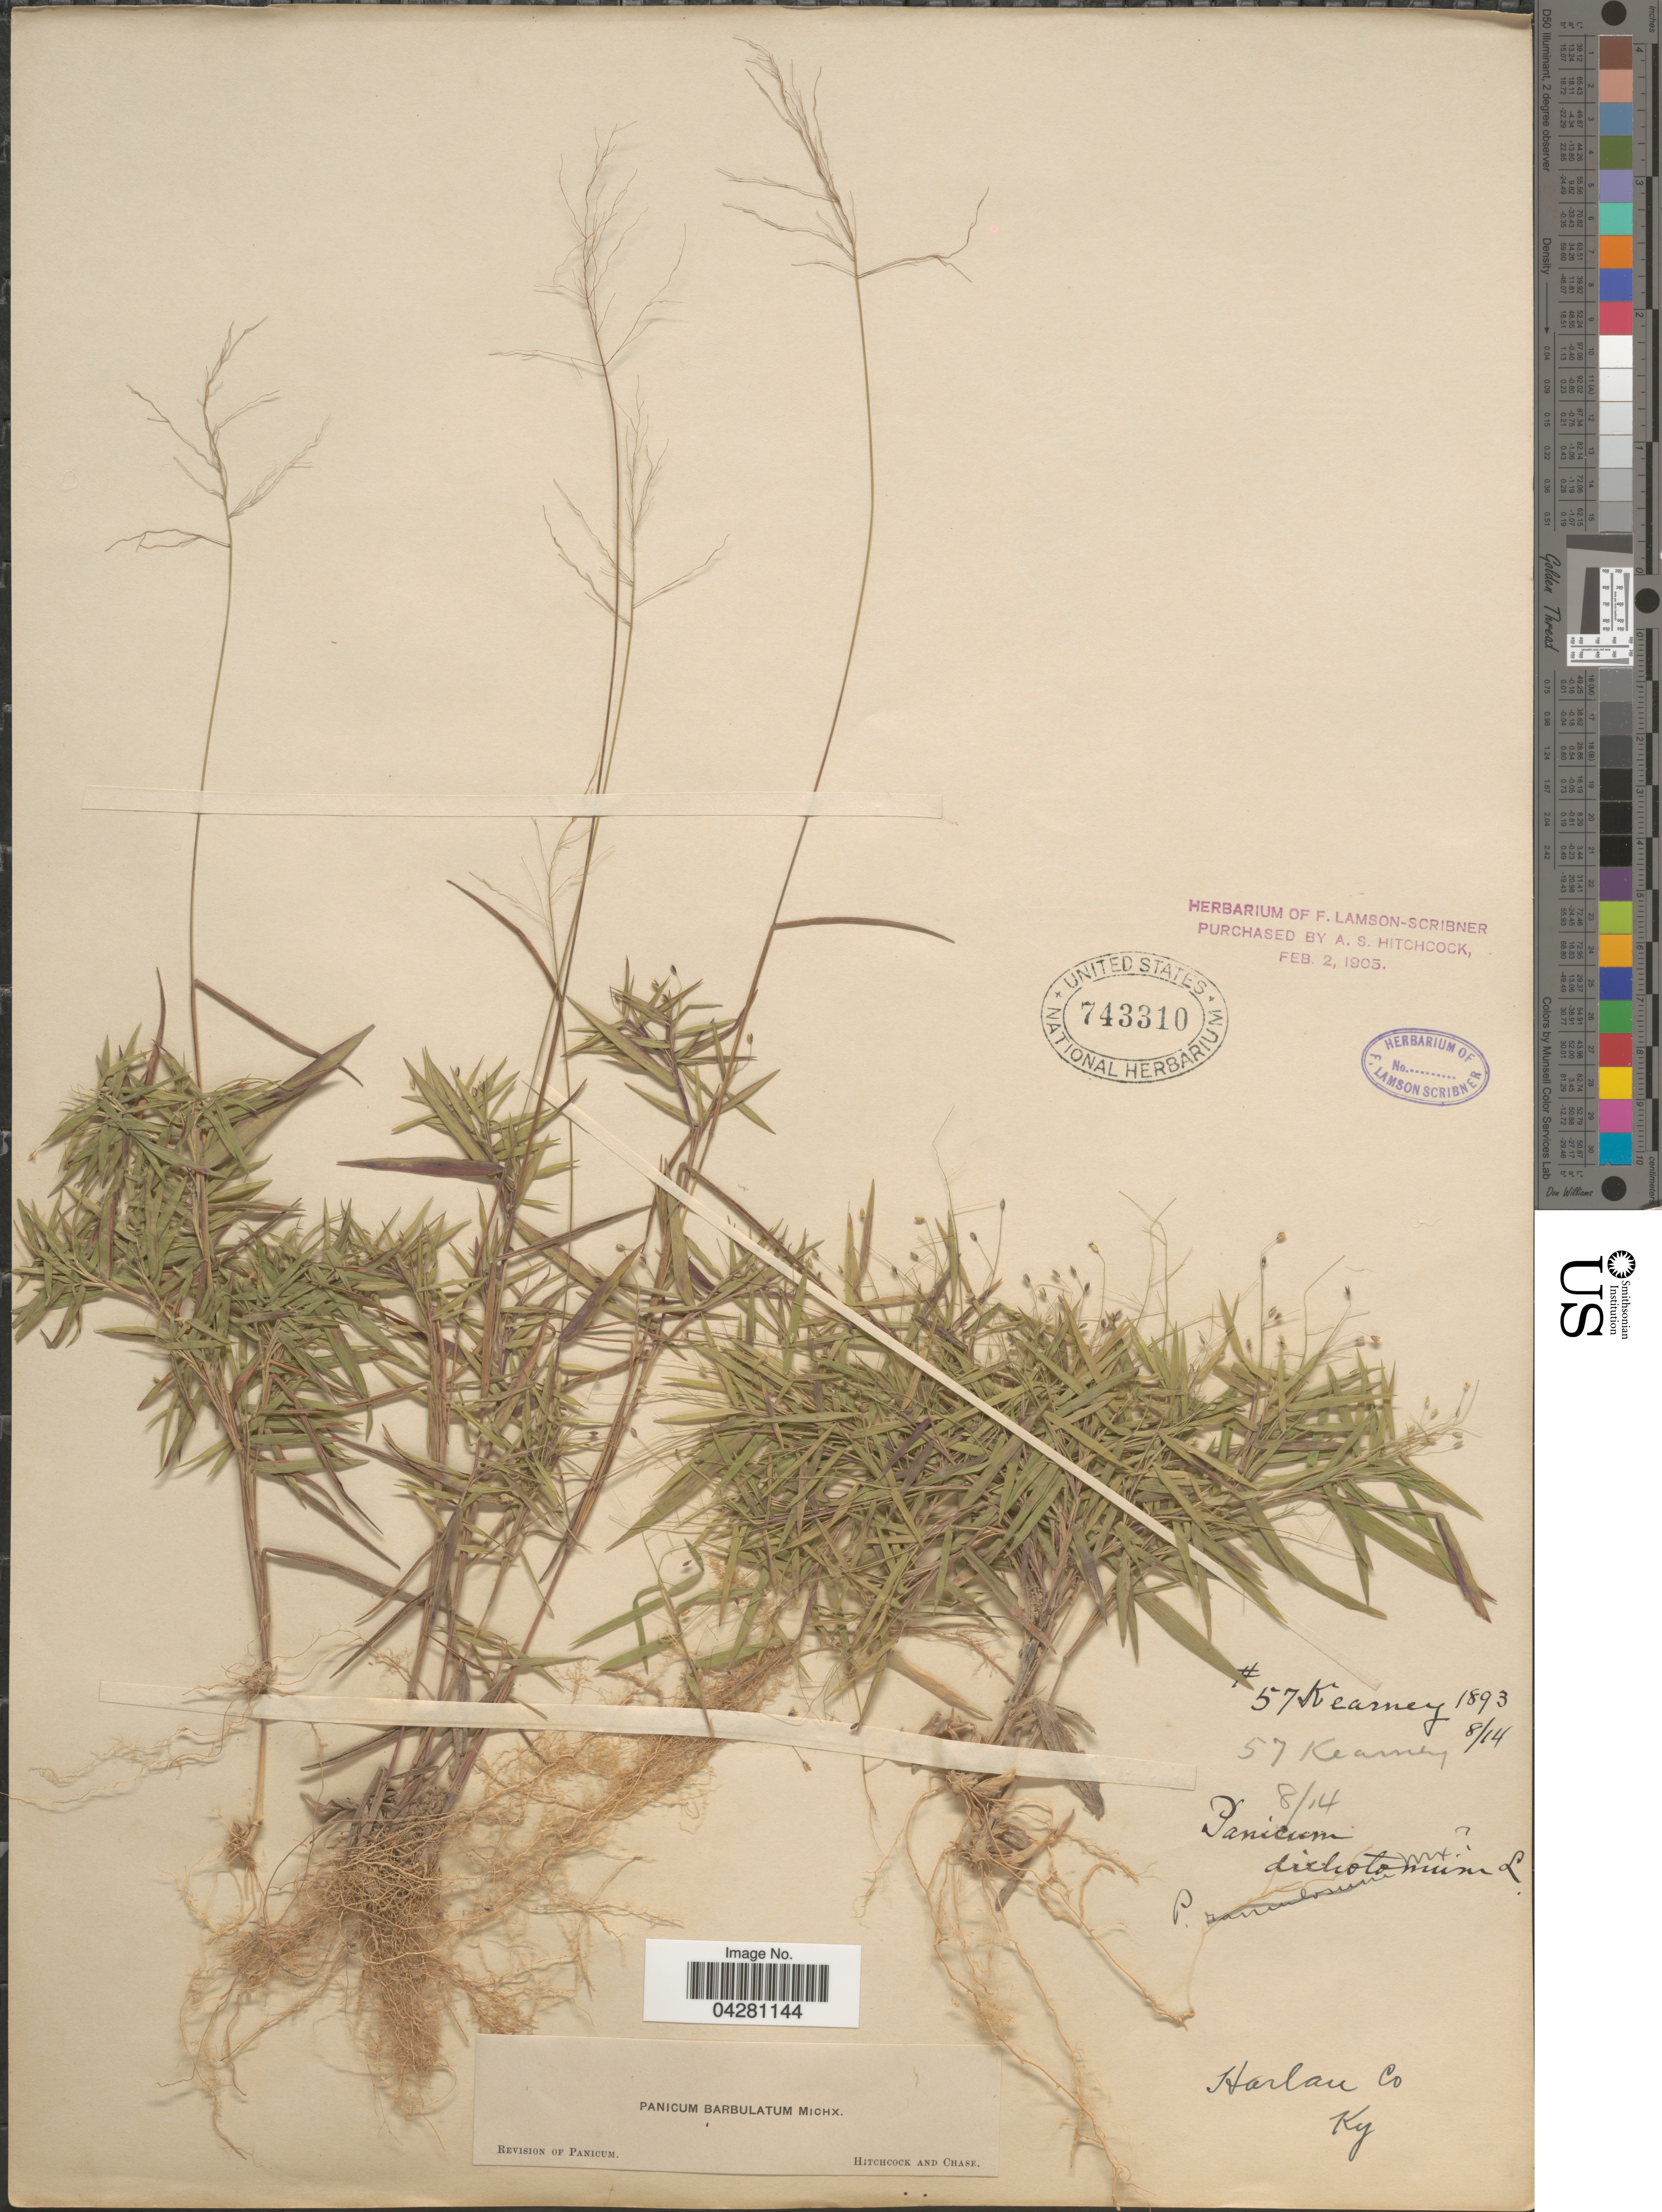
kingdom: Plantae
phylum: Tracheophyta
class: Liliopsida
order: Poales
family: Poaceae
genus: Dichanthelium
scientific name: Dichanthelium dichotomum var. dichotomum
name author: (L.) Gould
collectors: Kearney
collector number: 57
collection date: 1893-08-14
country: United States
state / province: Kentucky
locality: Harlan Co.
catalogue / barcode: US 743310